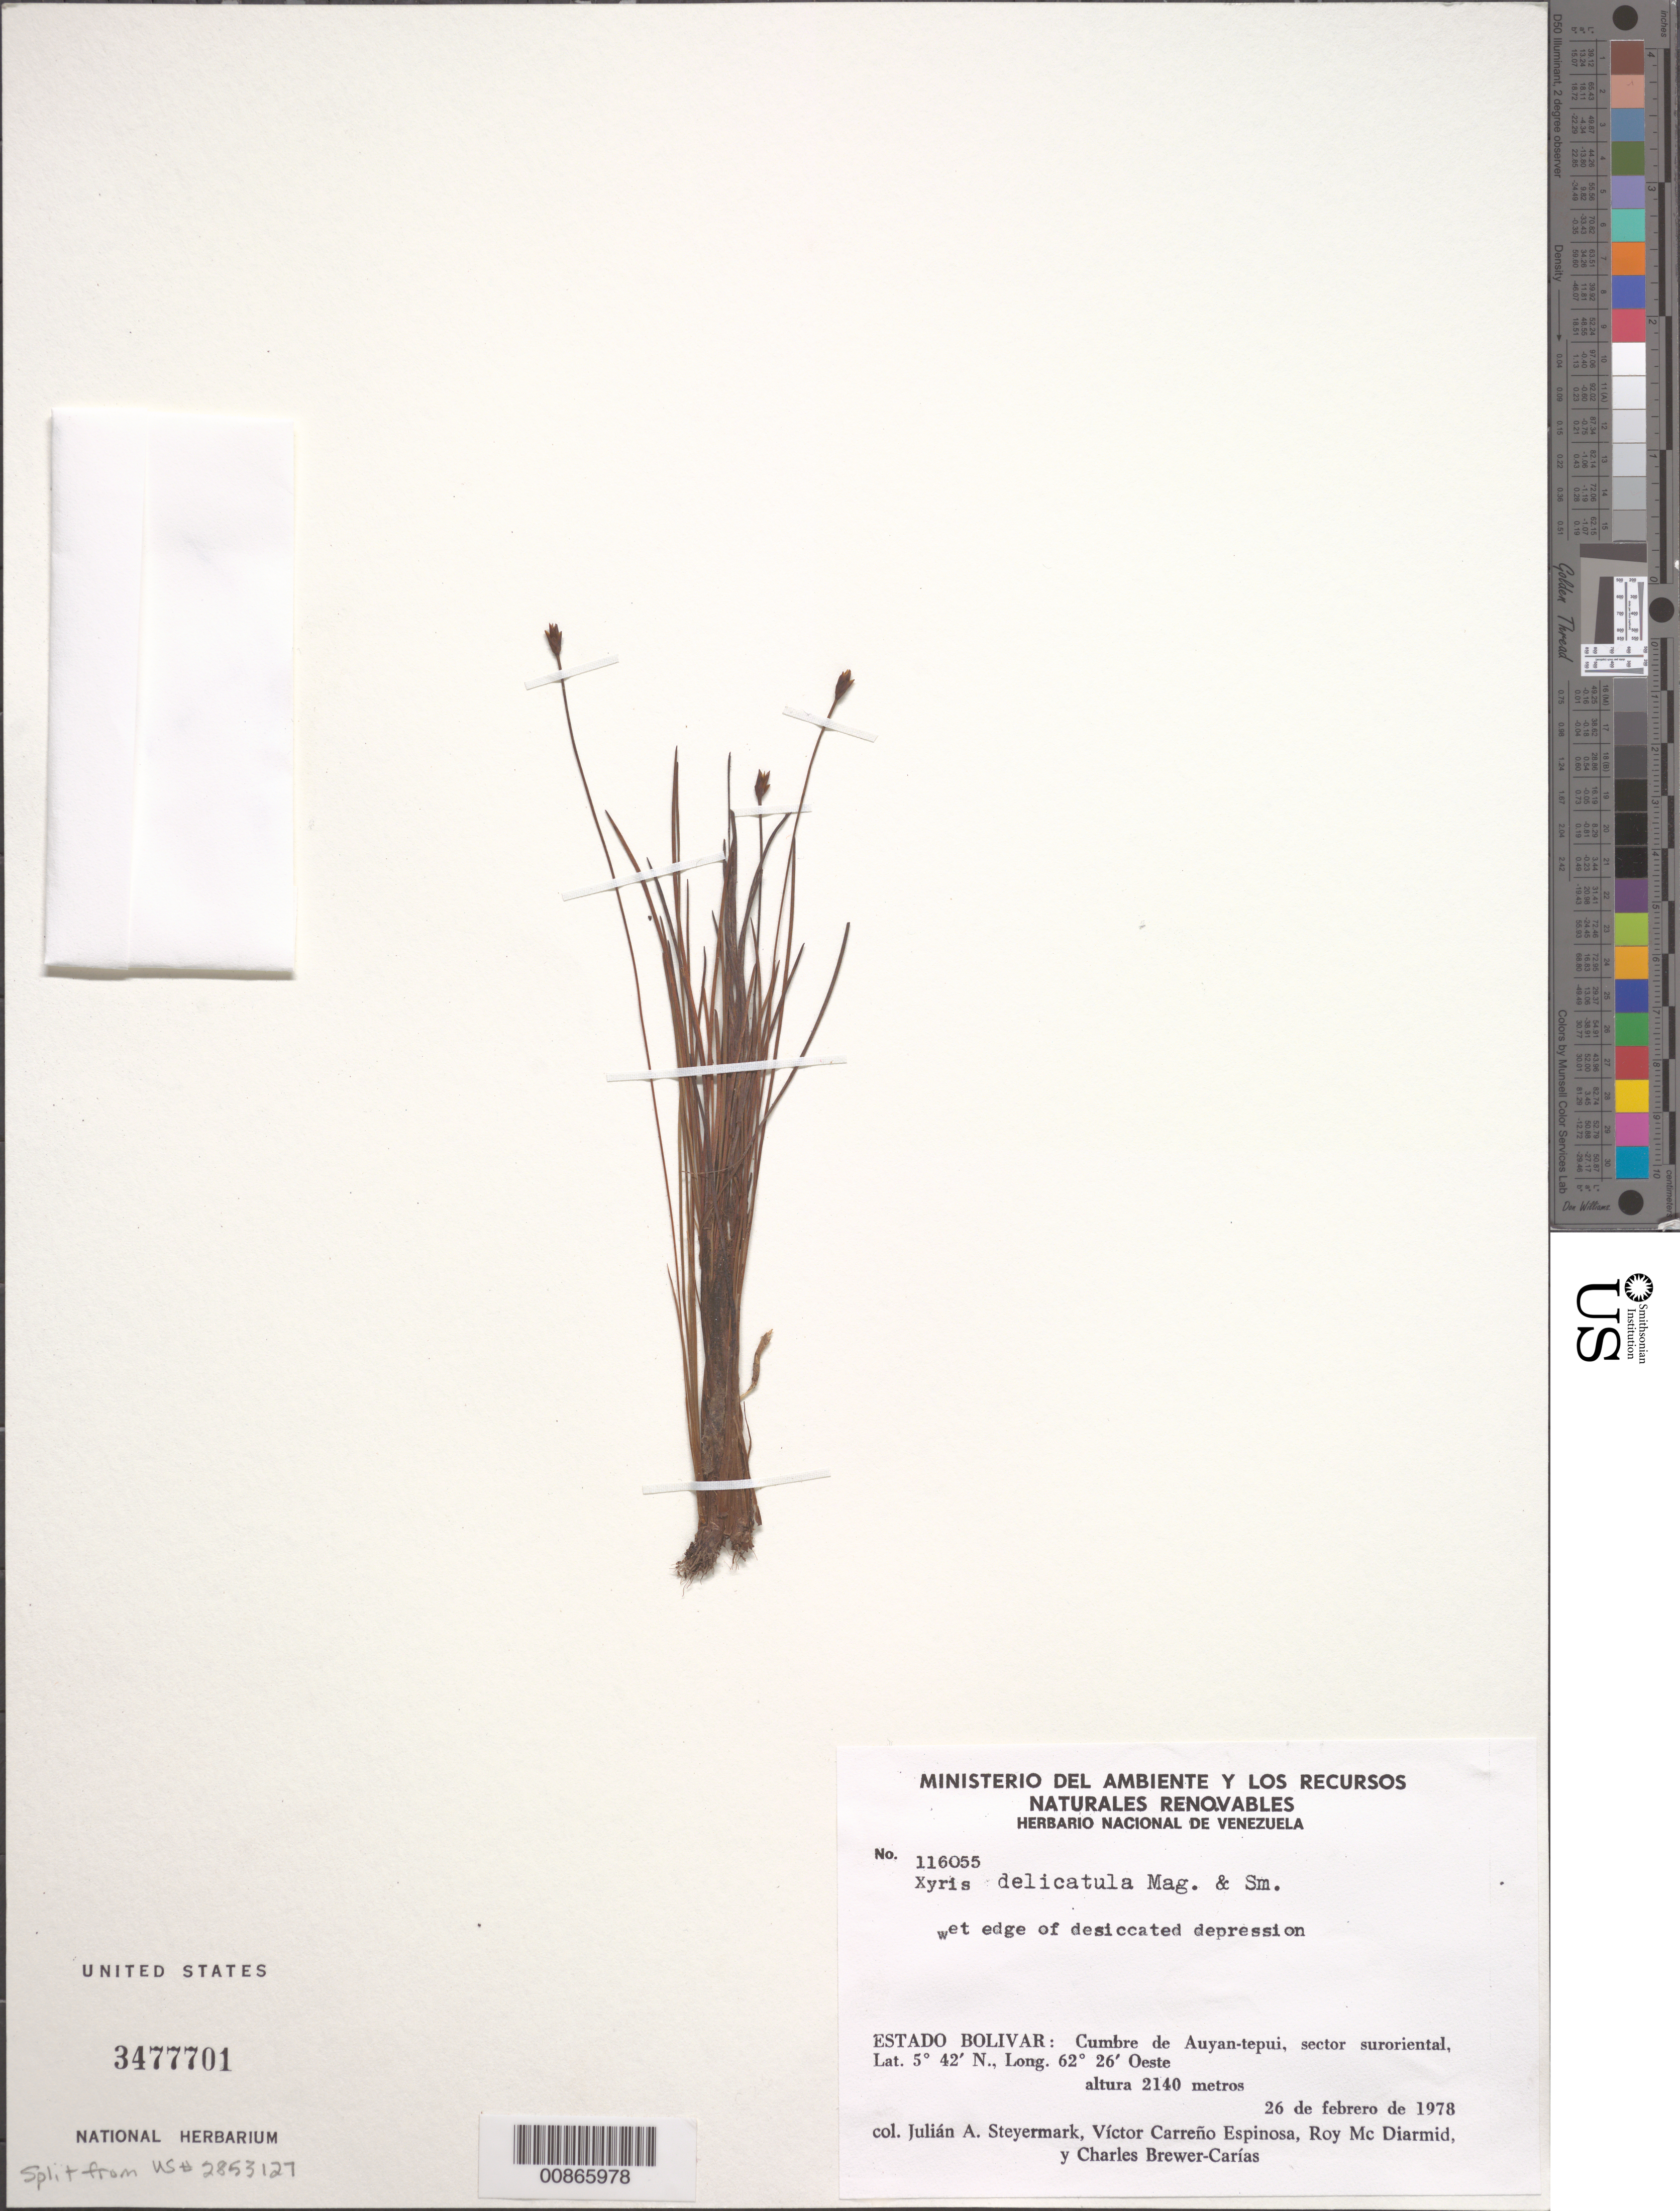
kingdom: Plantae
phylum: Tracheophyta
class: Liliopsida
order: Poales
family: Xyridaceae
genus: Xyris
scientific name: Xyris delicatula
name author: Maguire & L.B. Sm.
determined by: Kral, Robert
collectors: J. Steyermark, V. Carreño E., R. Mc Diarmid & C. Brewer-Carias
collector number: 116055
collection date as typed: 26-Feb-78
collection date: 1978-02-26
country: Venezuela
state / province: Bolívar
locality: Auyan-tepuí cumbre (summit), sector suroriental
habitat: Wet edge of desiccated depression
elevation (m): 2140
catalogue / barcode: US 3477701